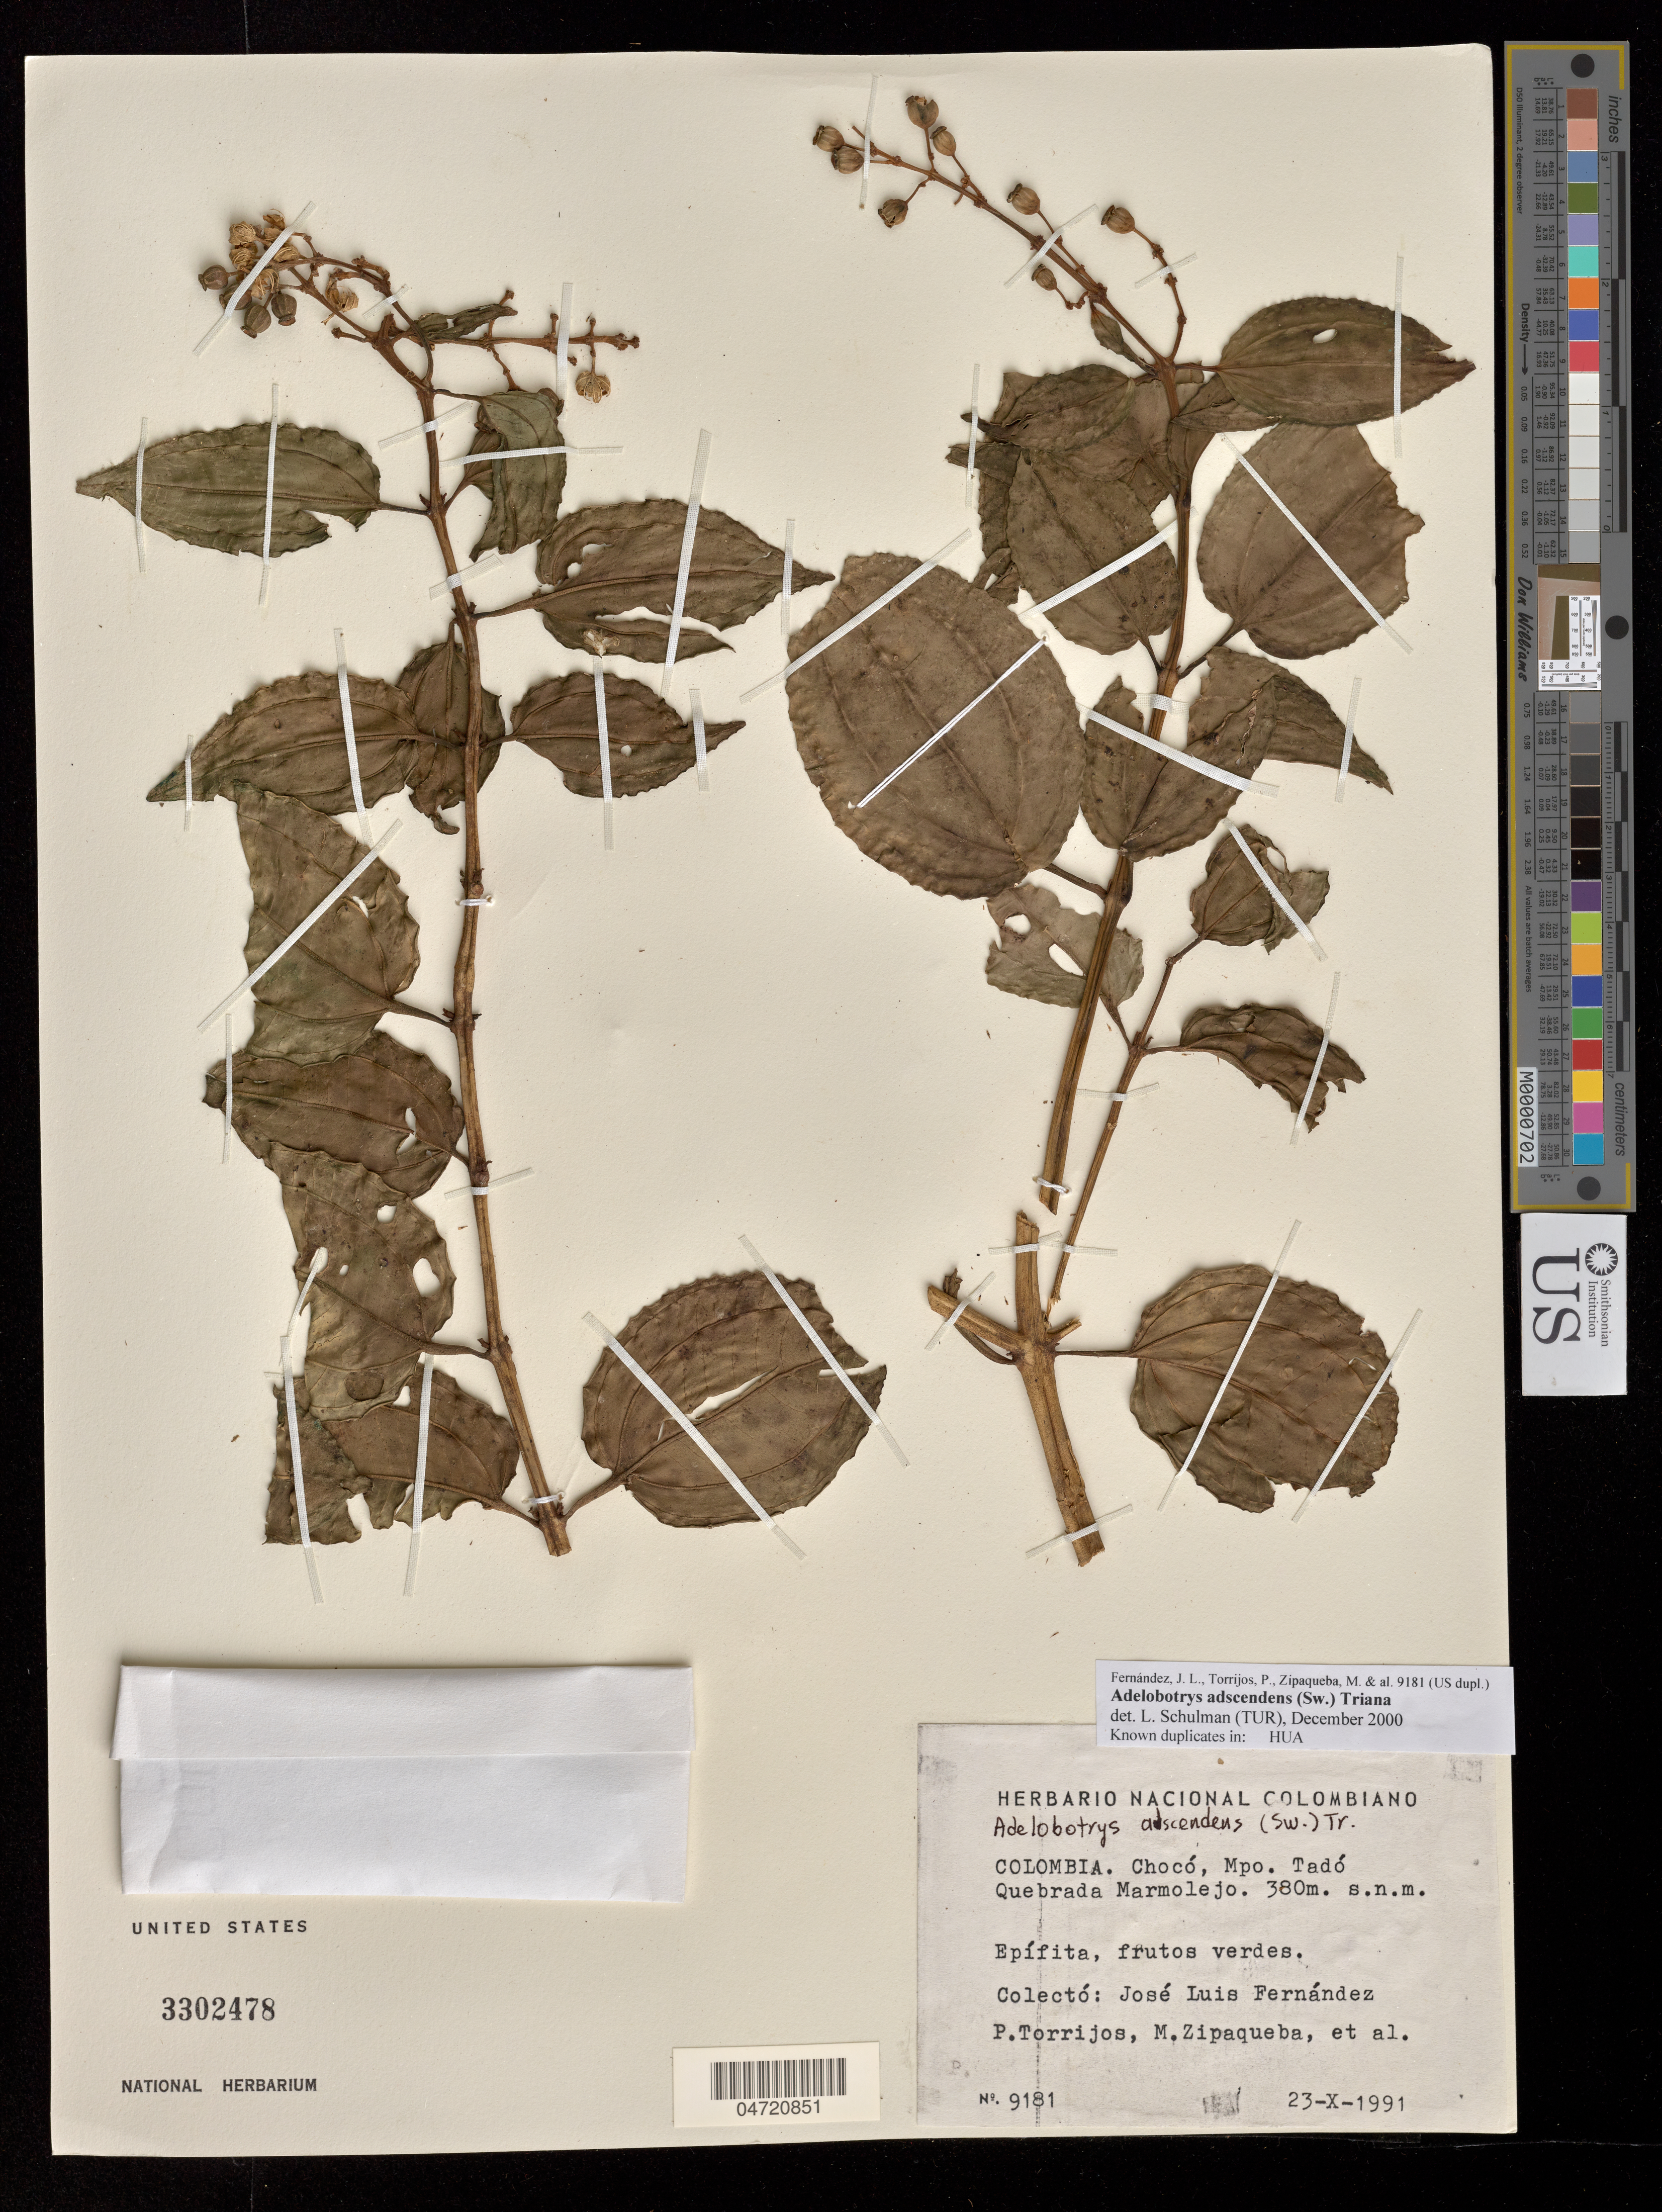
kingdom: Plantae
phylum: Tracheophyta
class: Magnoliopsida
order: Myrtales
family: Melastomataceae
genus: Adelobotrys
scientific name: Adelobotrys adscendens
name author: (Sw.) Triana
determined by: Schulman, Leif, (TUR), University of Turku (FINLAND)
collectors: J. Fernandez et al.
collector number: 9181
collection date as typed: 23 Oct 1991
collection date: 1991-10-23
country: Colombia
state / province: Chocó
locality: Mpo. Tado. Quebrada Marmolejo.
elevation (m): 380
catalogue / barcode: US 3302478